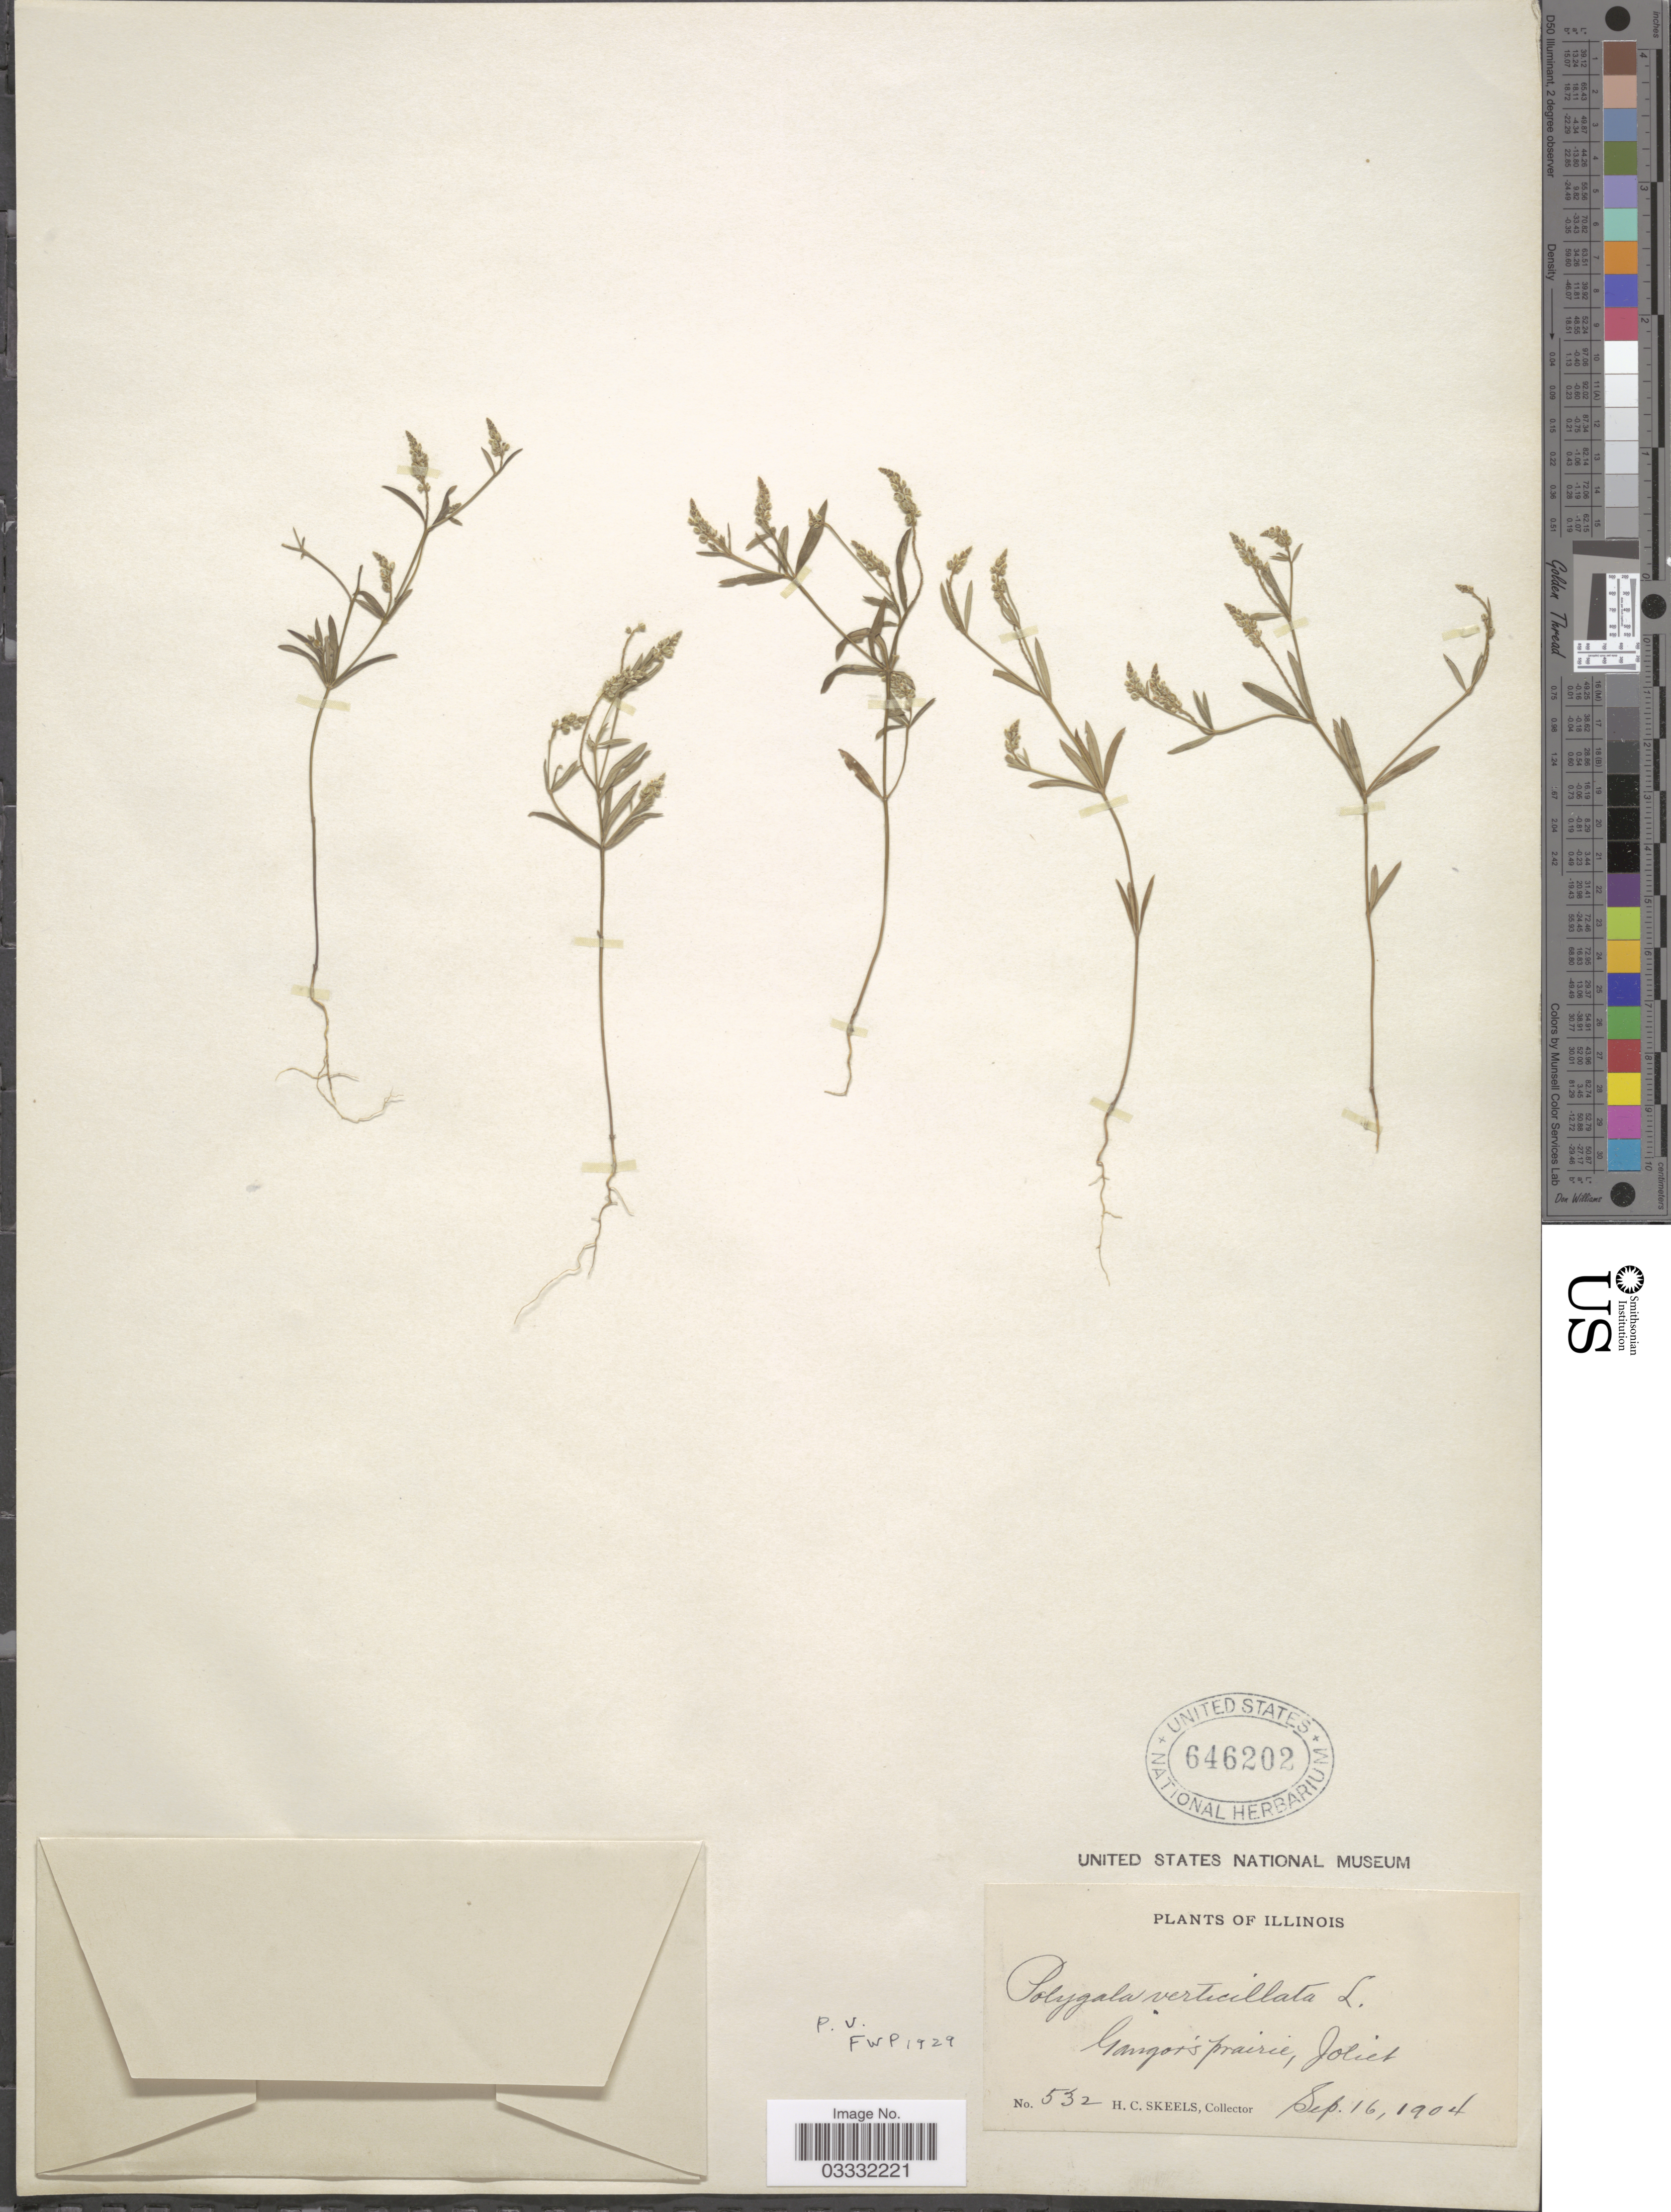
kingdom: Plantae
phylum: Tracheophyta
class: Magnoliopsida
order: Fabales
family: Polygalaceae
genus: Polygala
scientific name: Polygala verticillata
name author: L.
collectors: H. Skeels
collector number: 532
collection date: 1904-09-16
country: United States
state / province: Illinois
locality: Gangor's prairie, Joliet.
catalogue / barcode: US 646202